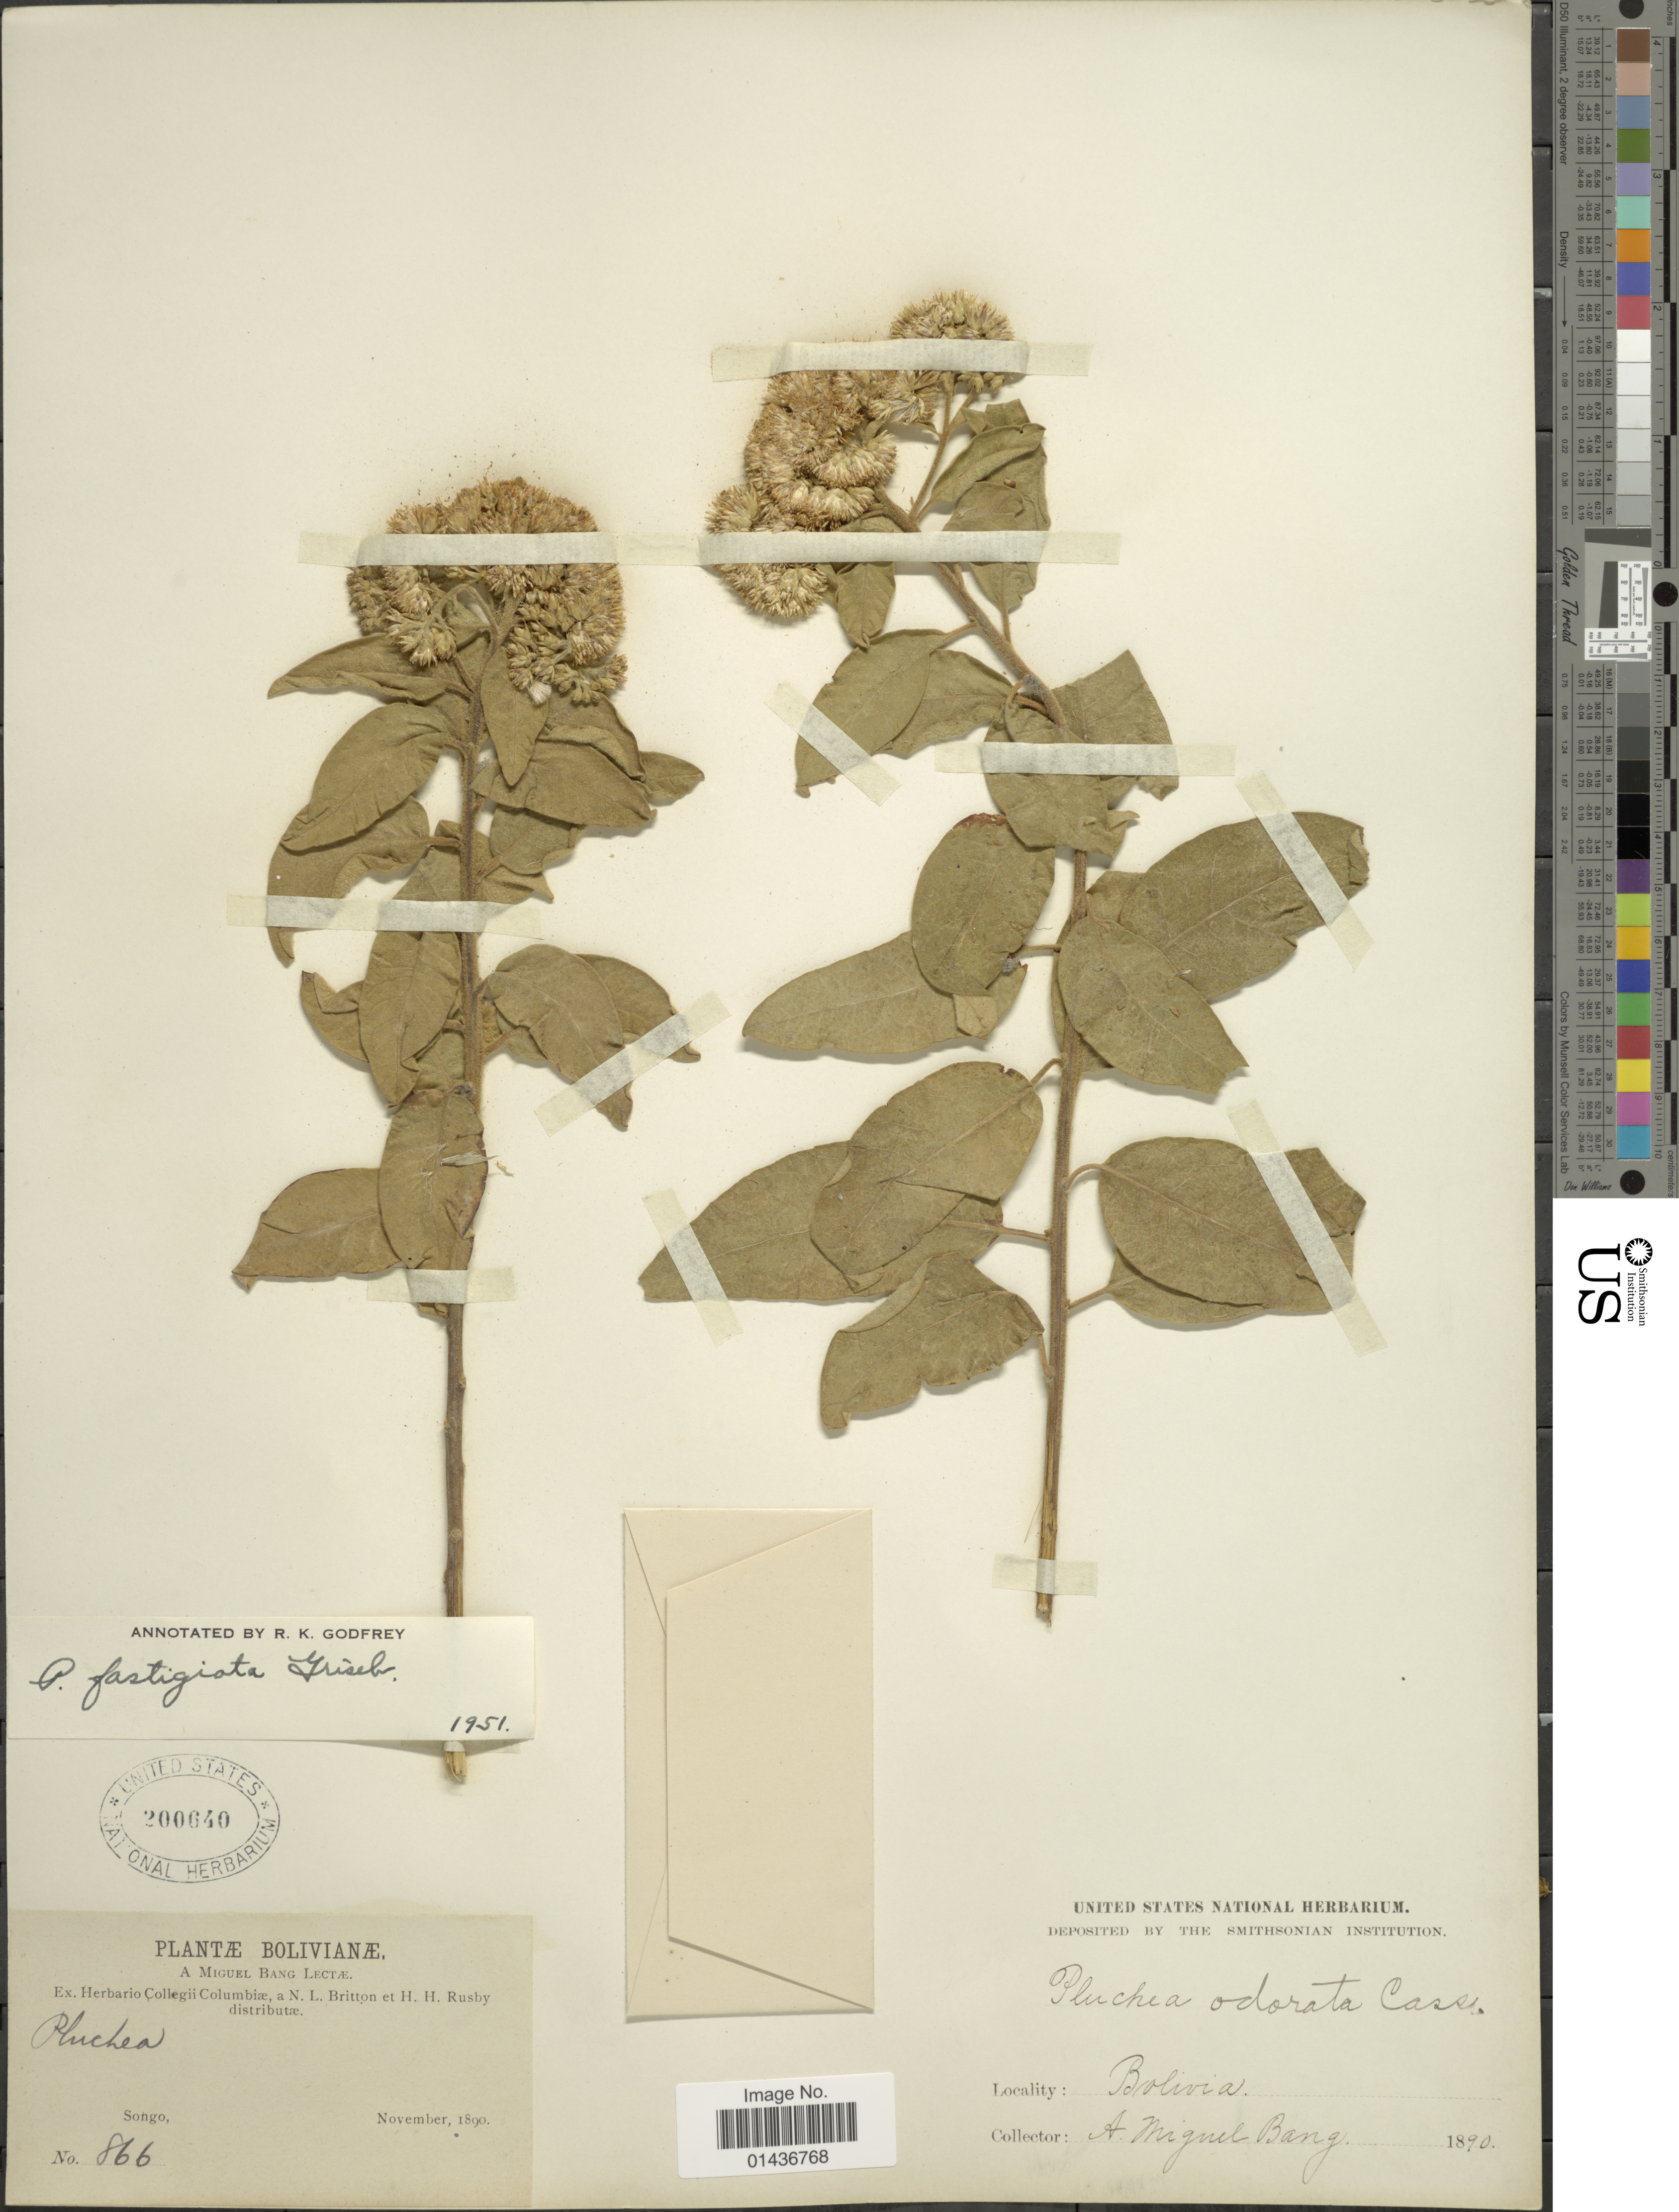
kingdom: Plantae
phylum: Tracheophyta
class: Magnoliopsida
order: Asterales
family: Asteraceae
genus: Pluchea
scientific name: Pluchea fastigiata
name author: Griseb.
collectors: M. Bang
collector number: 866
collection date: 1890-11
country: Bolivia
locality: Songo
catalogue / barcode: US 200640